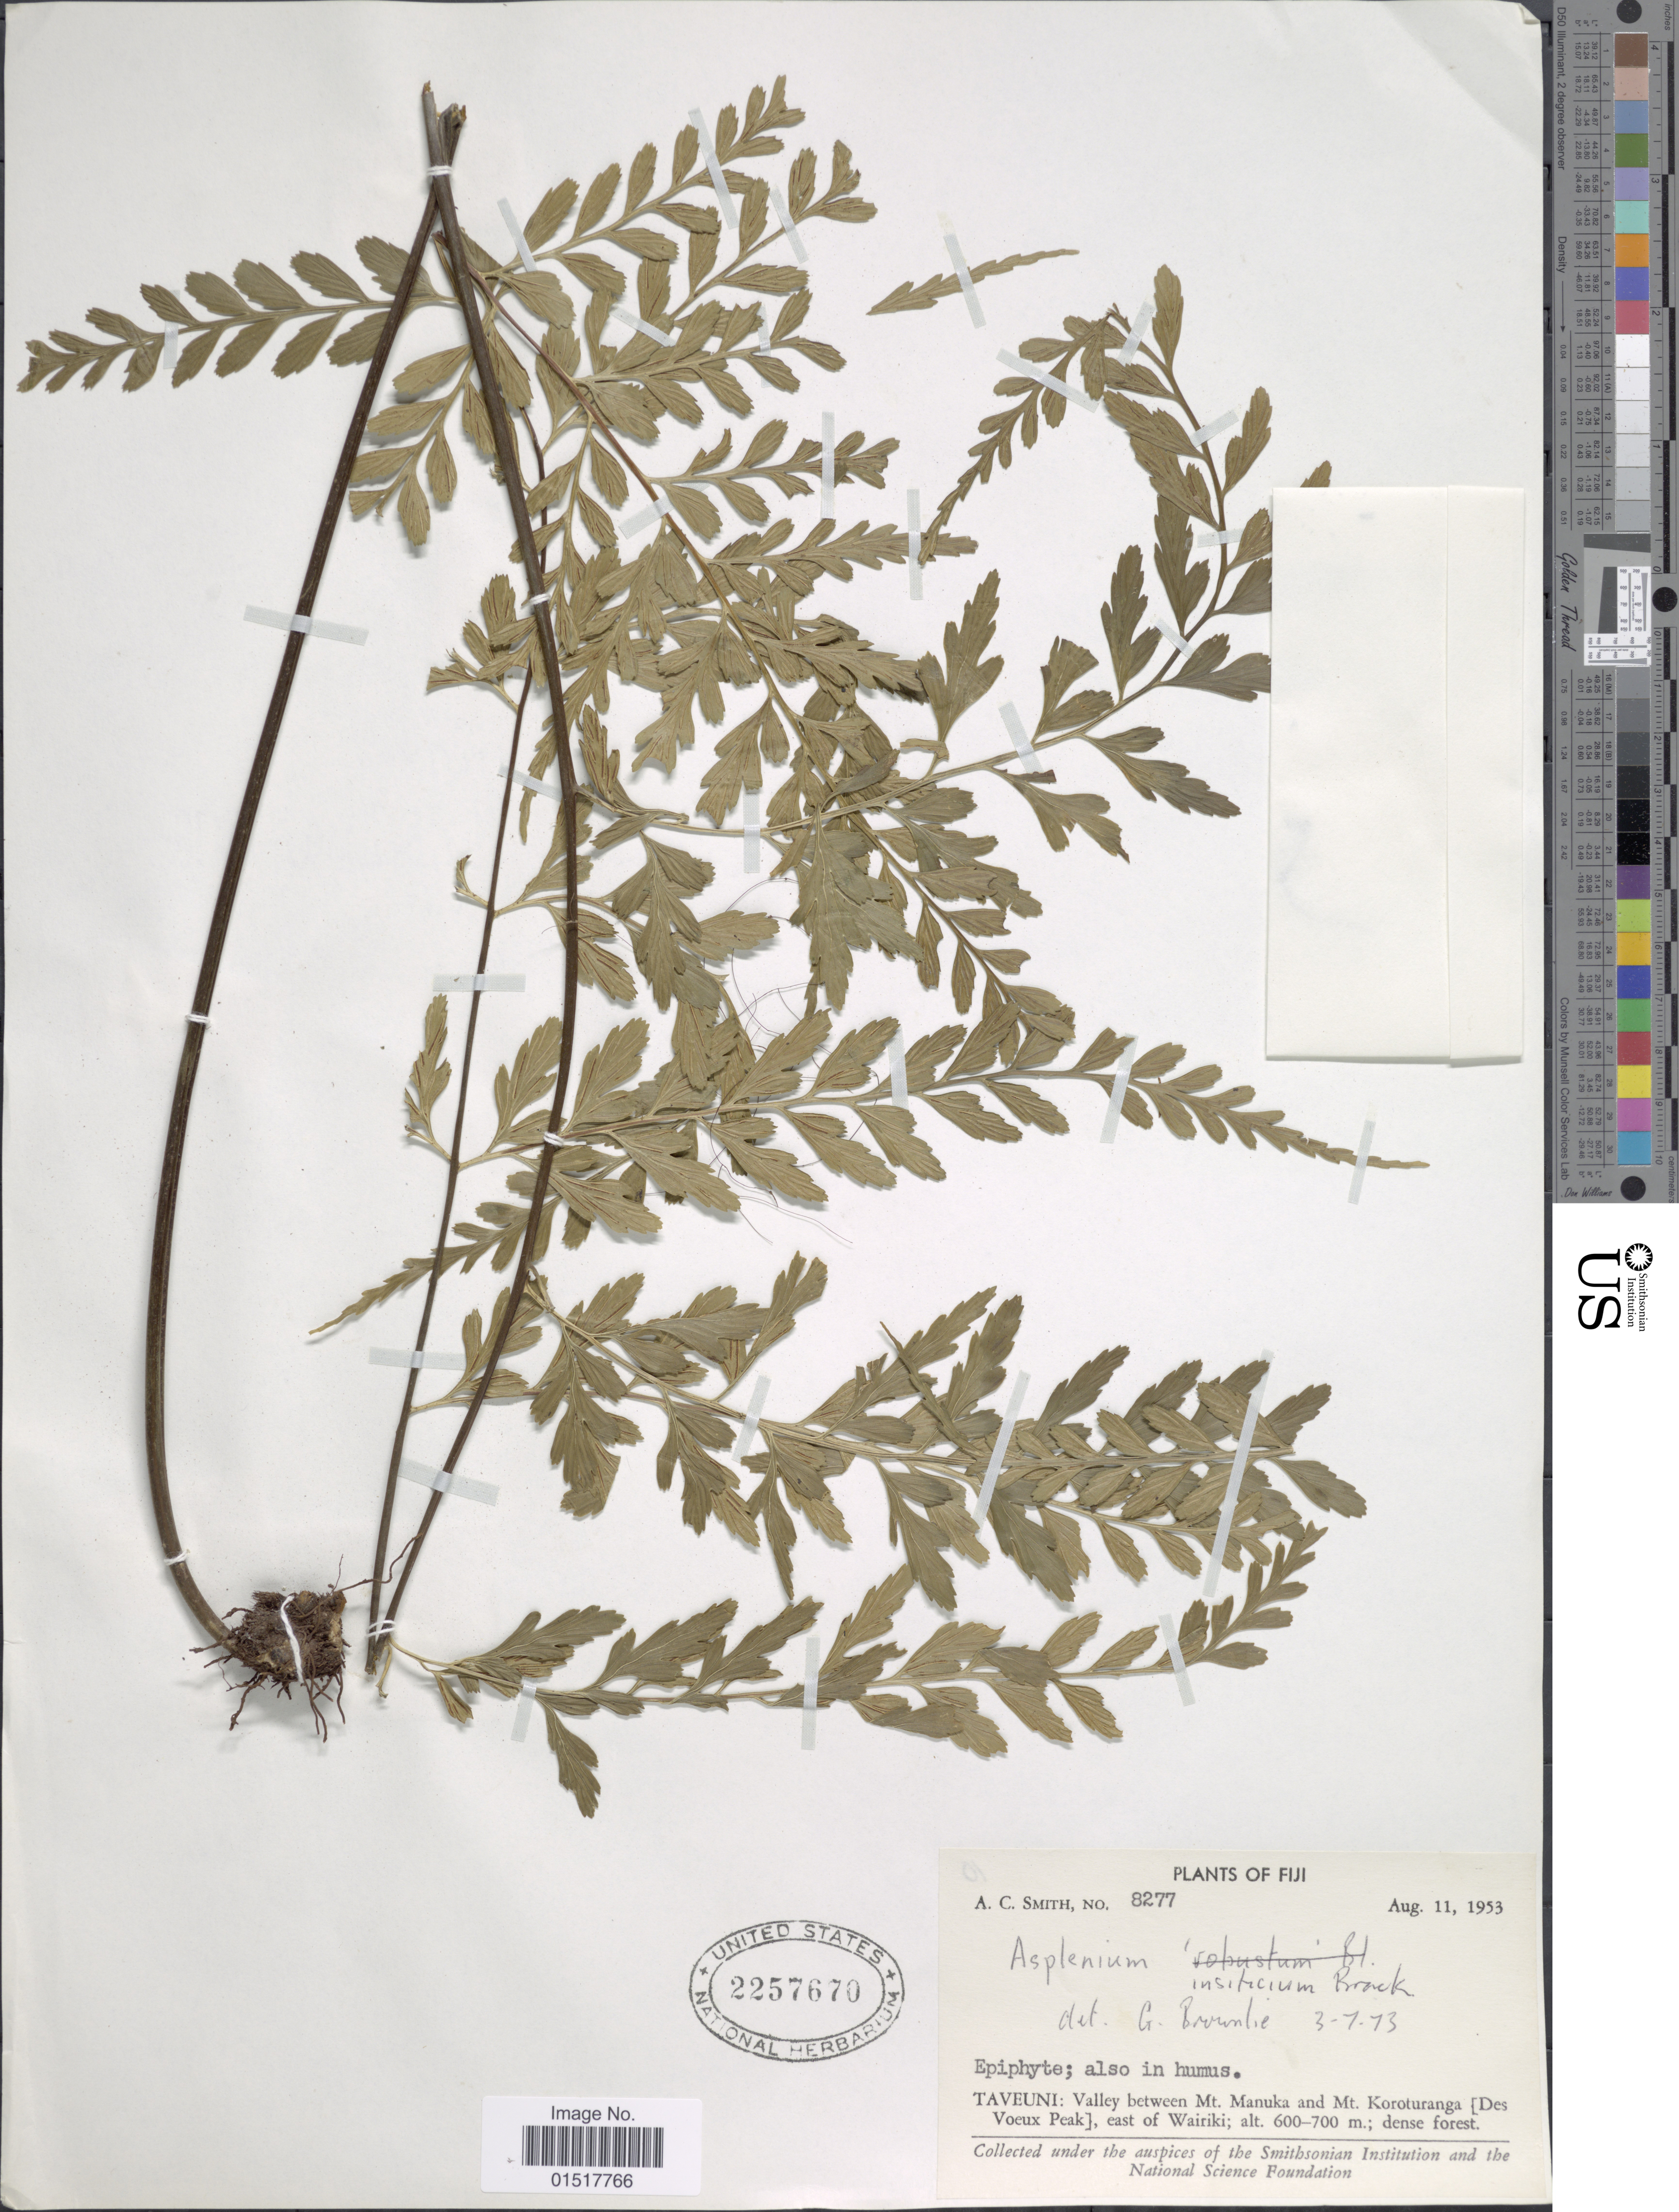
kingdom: Plantae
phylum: Tracheophyta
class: Polypodiopsida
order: Polypodiales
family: Aspleniaceae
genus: Asplenium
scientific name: Asplenium insiticium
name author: Brack. in Wilkes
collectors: A. C. Smith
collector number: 8277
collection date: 1953-08-11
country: Fiji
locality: Taveuni: Valley between Mt. Manuka and Mt. Koroturanga [Des Voeux Peak], east of Wairiki.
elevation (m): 600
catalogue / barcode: US 2257670